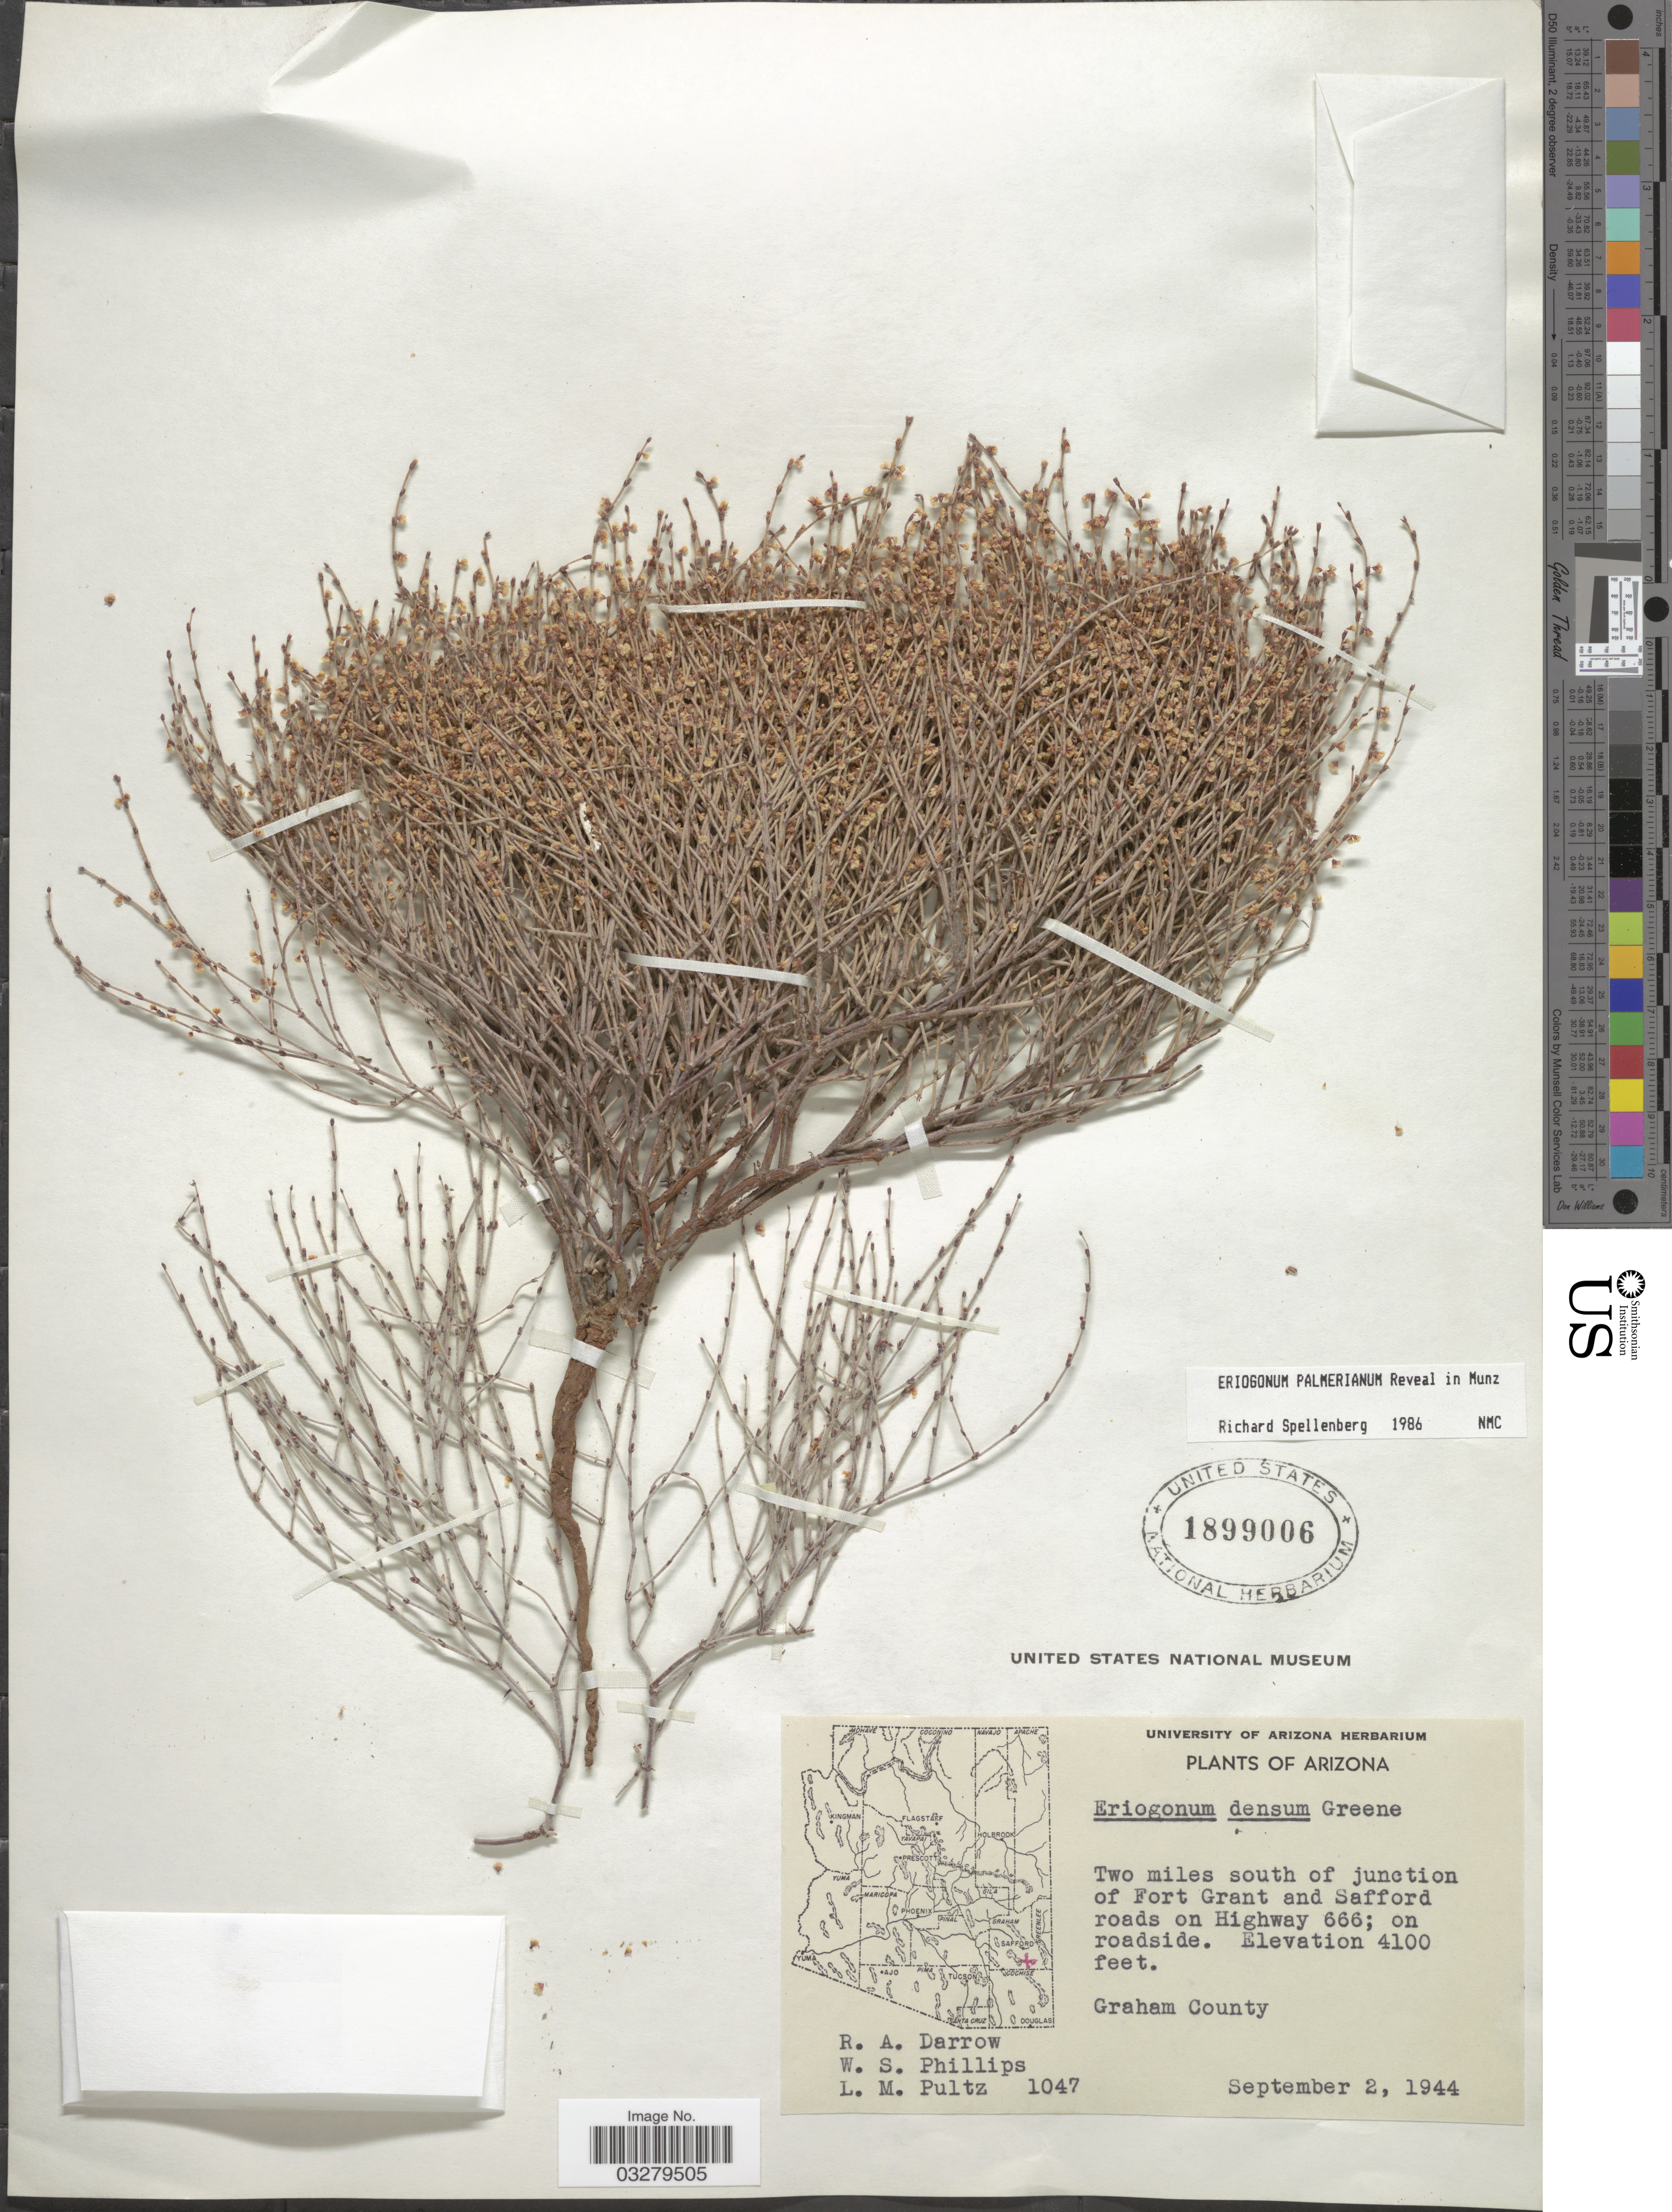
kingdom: Plantae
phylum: Tracheophyta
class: Magnoliopsida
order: Caryophyllales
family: Polygonaceae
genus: Eriogonum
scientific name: Eriogonum palmerianum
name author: Reveal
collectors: R. A. Darrow, W. S. Phillips & L. Pultz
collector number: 1047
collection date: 1944-09-02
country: United States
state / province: Arizona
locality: Two miles south of junction of Fort Grant and Safford roads on Highway 666. Graham County.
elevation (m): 1250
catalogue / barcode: US 1899006